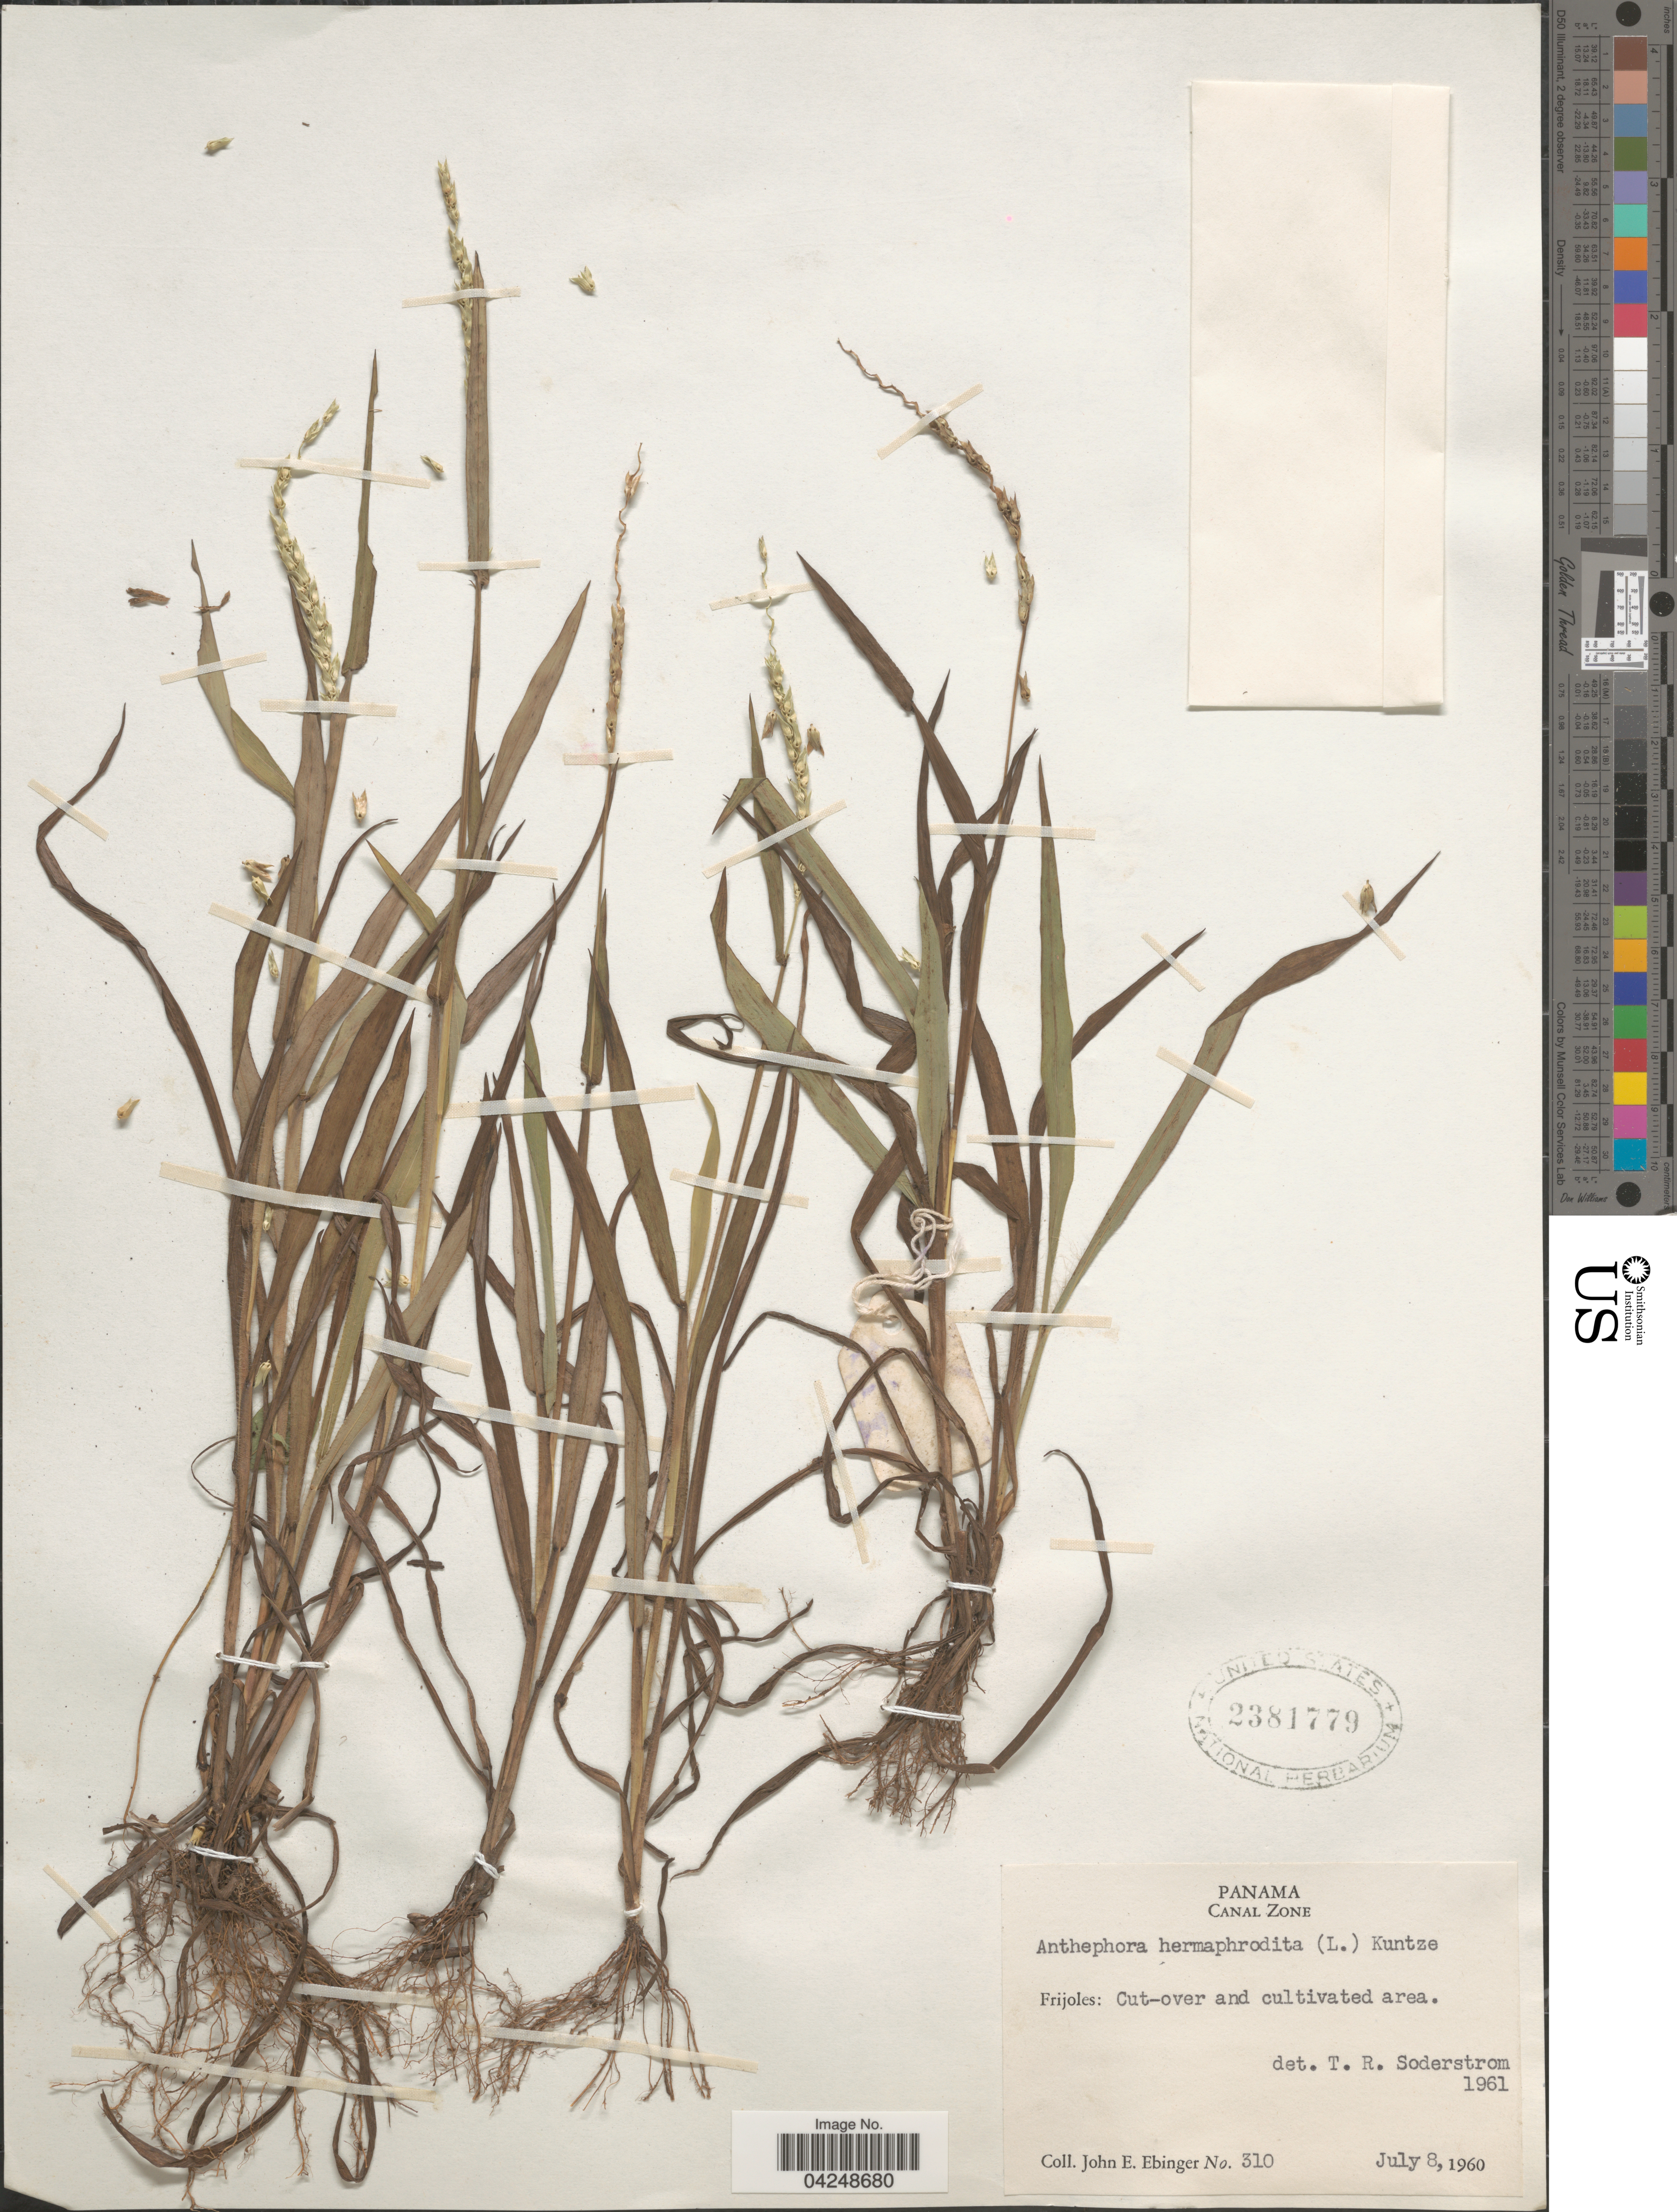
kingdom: Plantae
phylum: Tracheophyta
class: Liliopsida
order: Poales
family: Poaceae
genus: Anthephora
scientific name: Anthephora hermaphrodita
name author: (L.) Kuntze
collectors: J. Ebinger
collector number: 310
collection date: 1960-07-08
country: Panama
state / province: Colón / Panamá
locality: Canal Zone. Frijoles: Cut-over and cultivated area.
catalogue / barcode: US 2381779